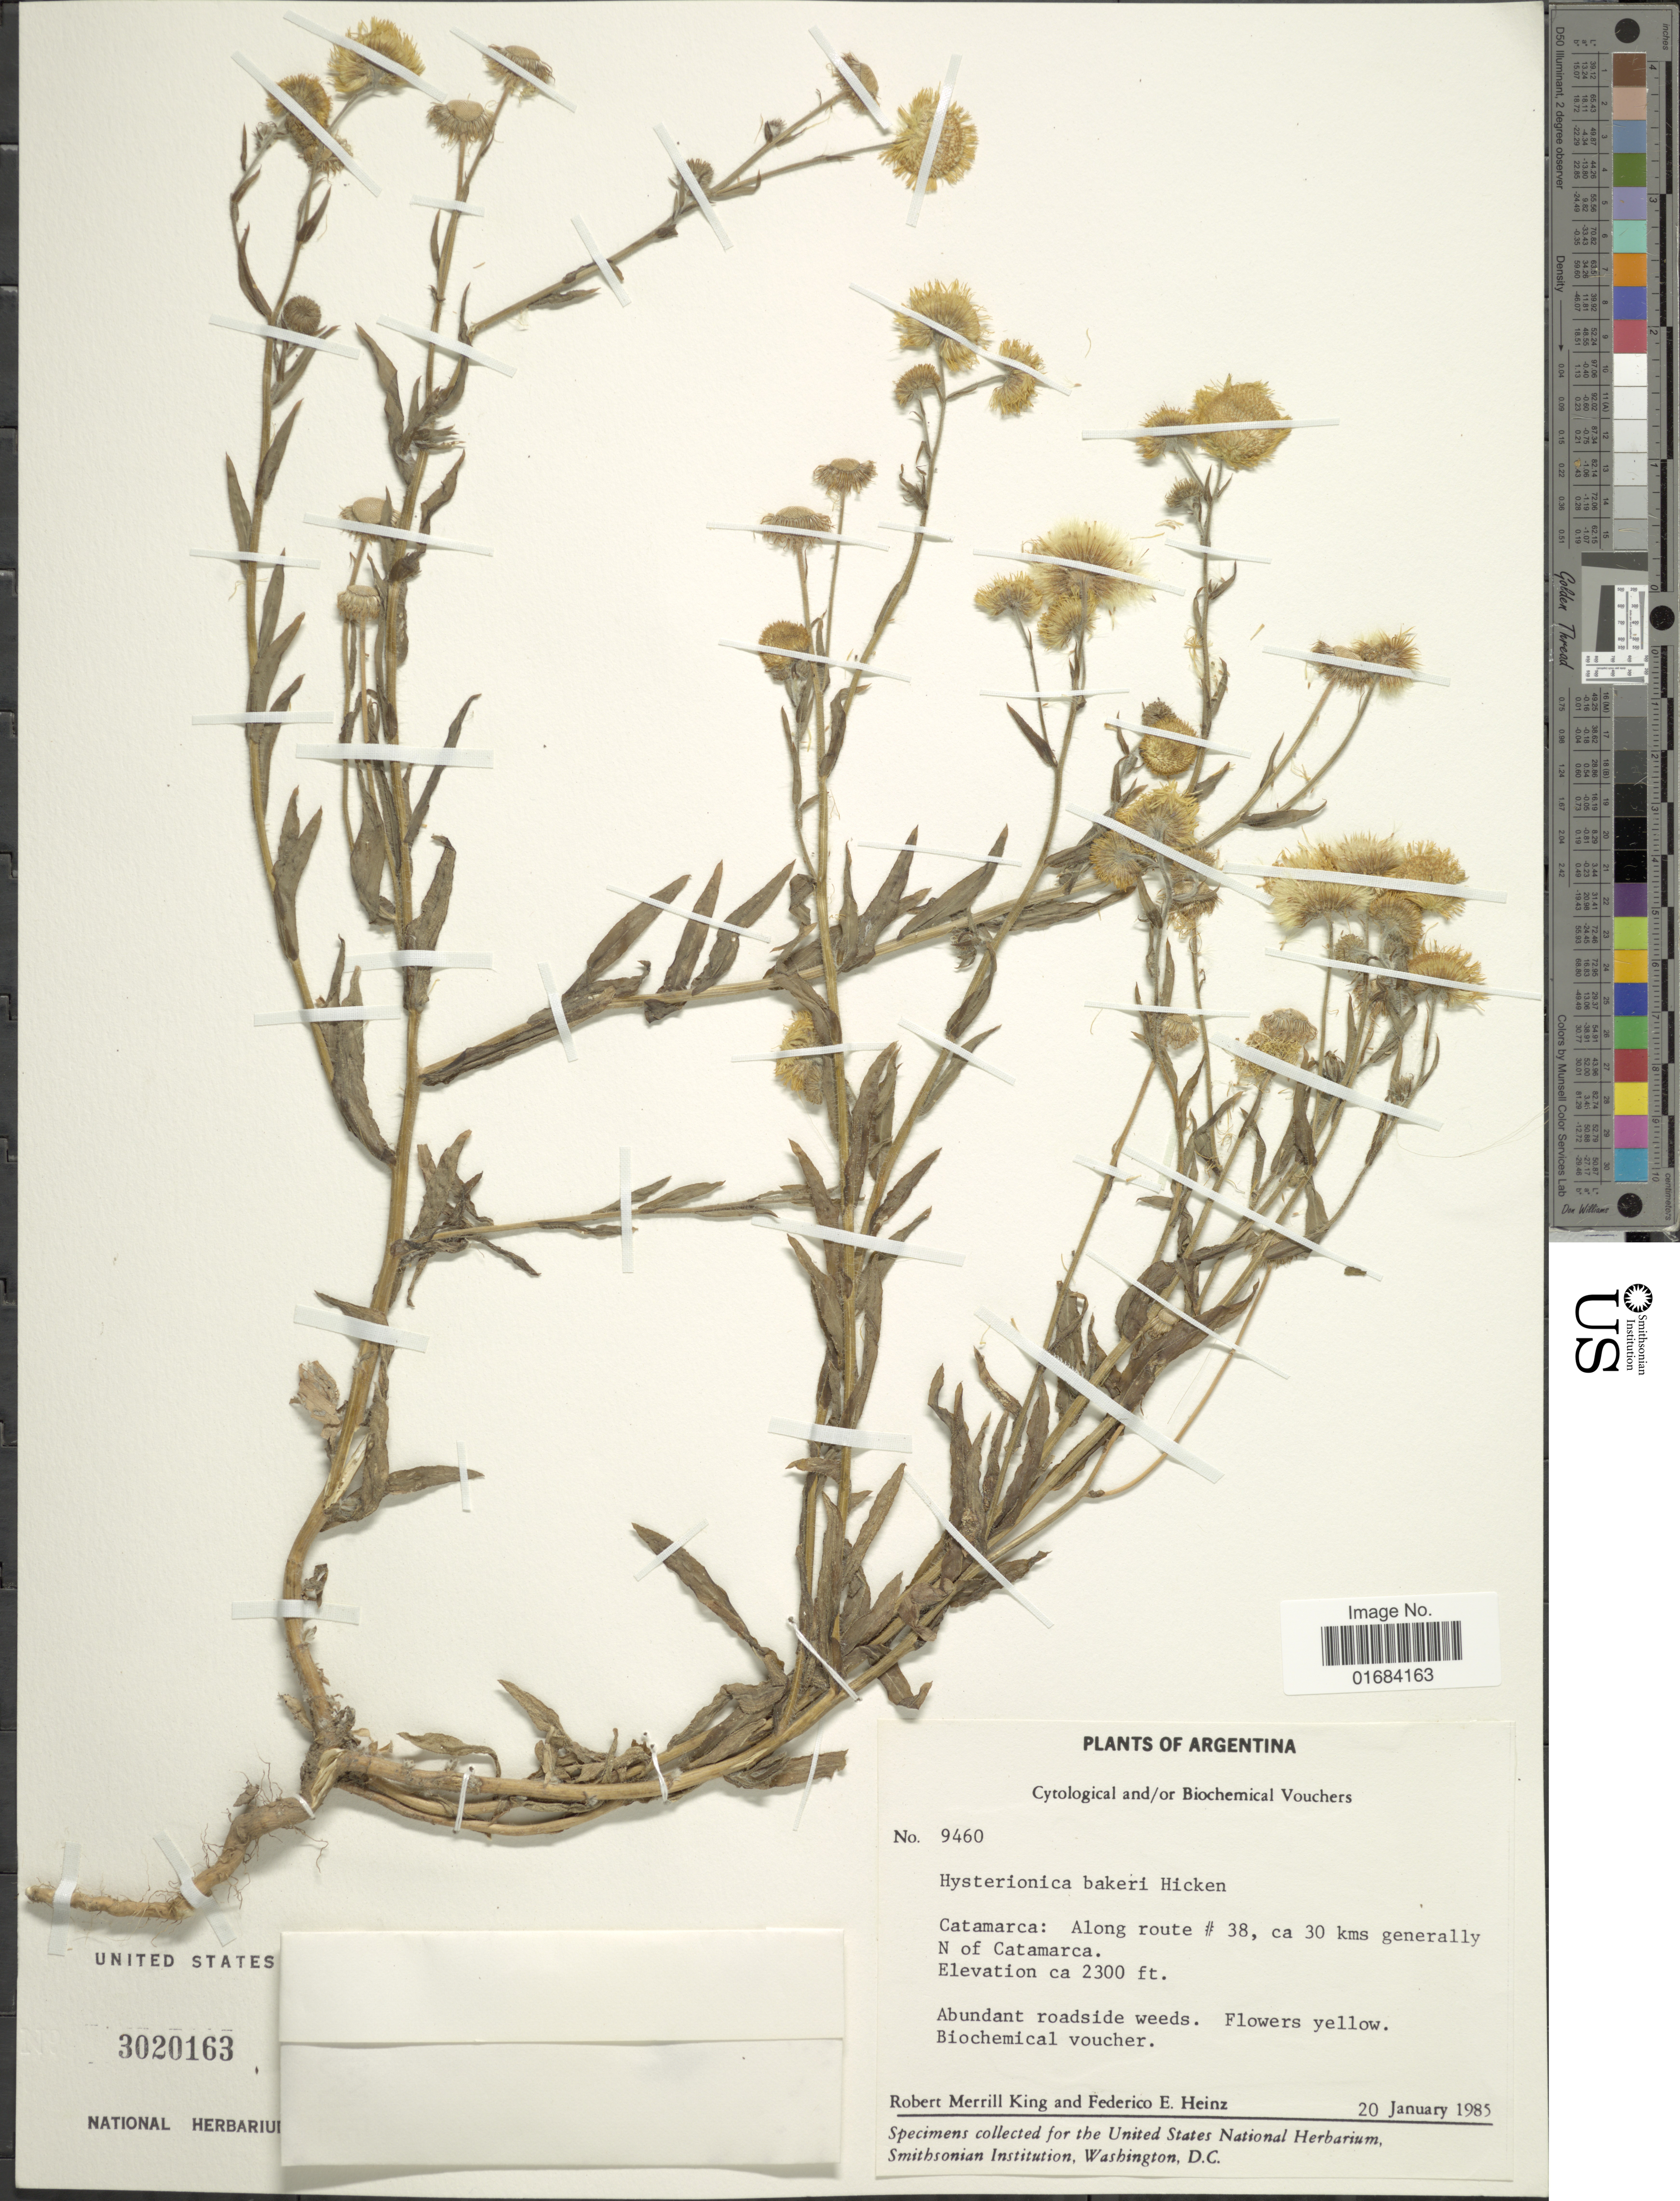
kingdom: Plantae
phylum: Tracheophyta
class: Magnoliopsida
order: Asterales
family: Asteraceae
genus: Hysterionica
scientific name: Hysterionica bakeri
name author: Hicken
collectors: R. M. King & F. Heinz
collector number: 9460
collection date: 1985-01-20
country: Argentina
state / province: Catamarca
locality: Along route # 38, ca 30 kms generally N of Catamarca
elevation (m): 701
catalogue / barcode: US 3020163